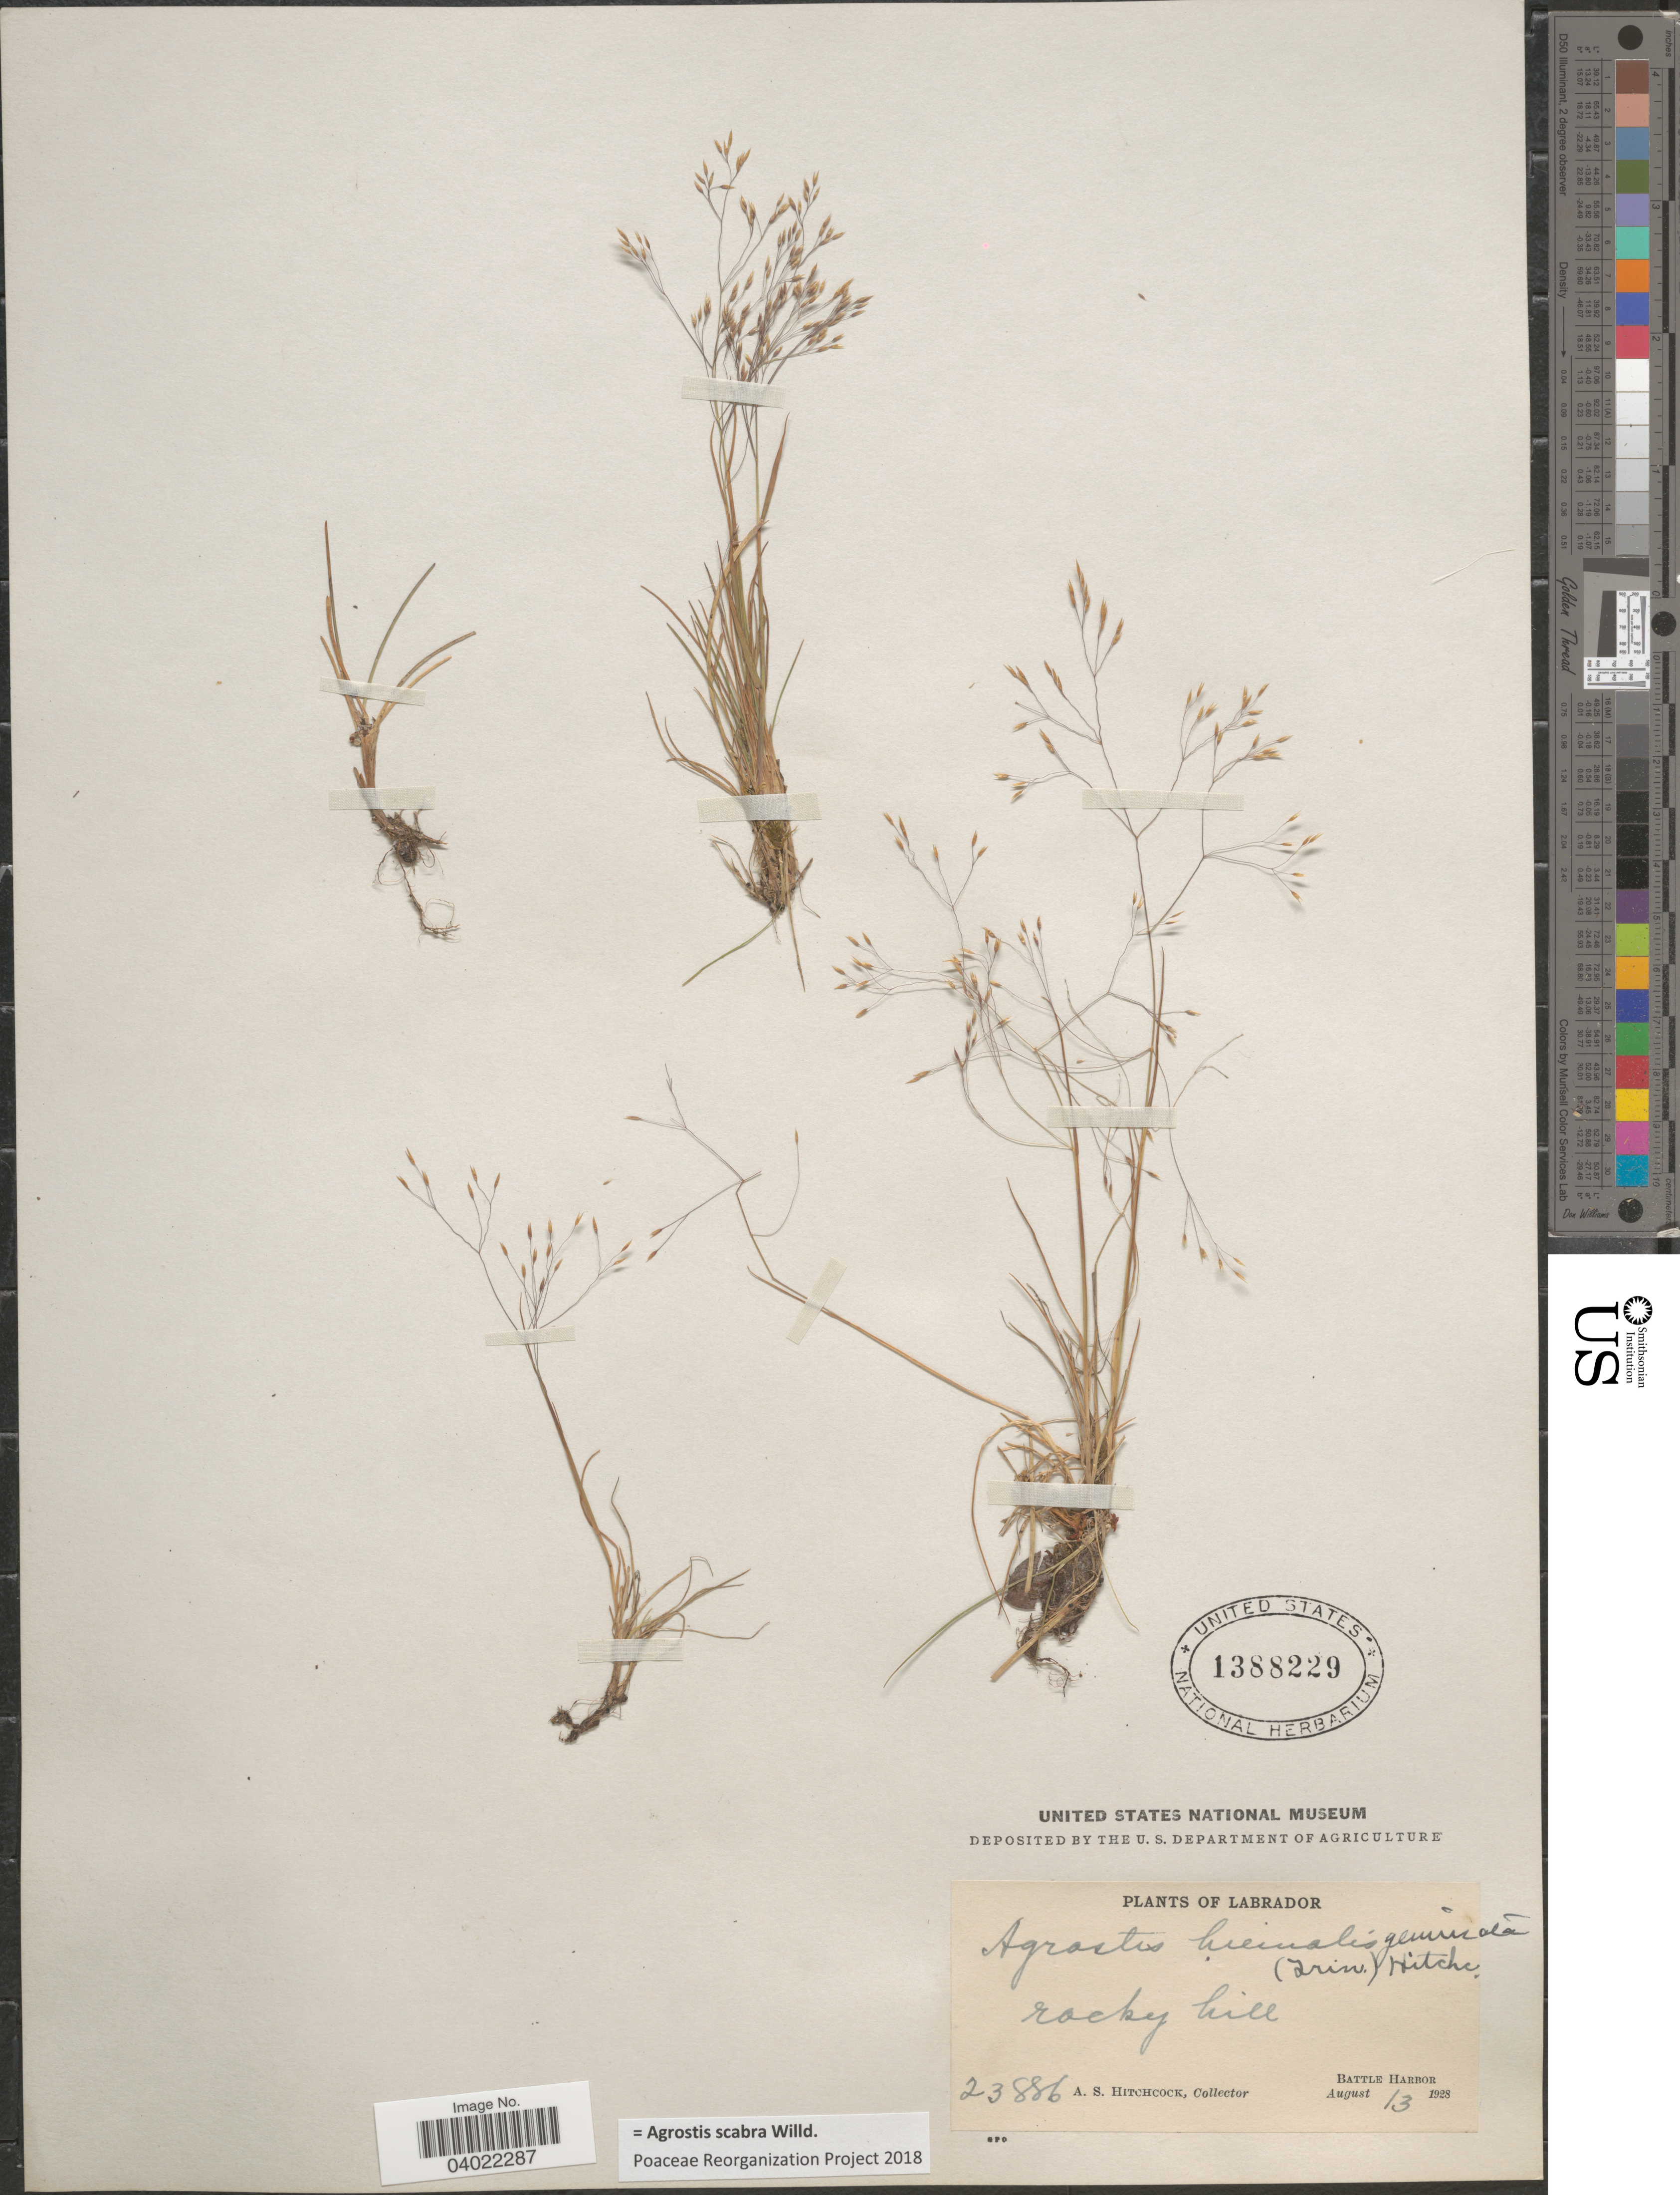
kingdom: Plantae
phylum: Tracheophyta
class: Liliopsida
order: Poales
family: Poaceae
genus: Agrostis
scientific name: Agrostis scabra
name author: Willd.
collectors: A. S. Hitchcock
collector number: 23886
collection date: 1928-08-13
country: Canada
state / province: Newfoundland and Labrador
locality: Labrador. Battle Harbor.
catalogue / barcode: US 1388229